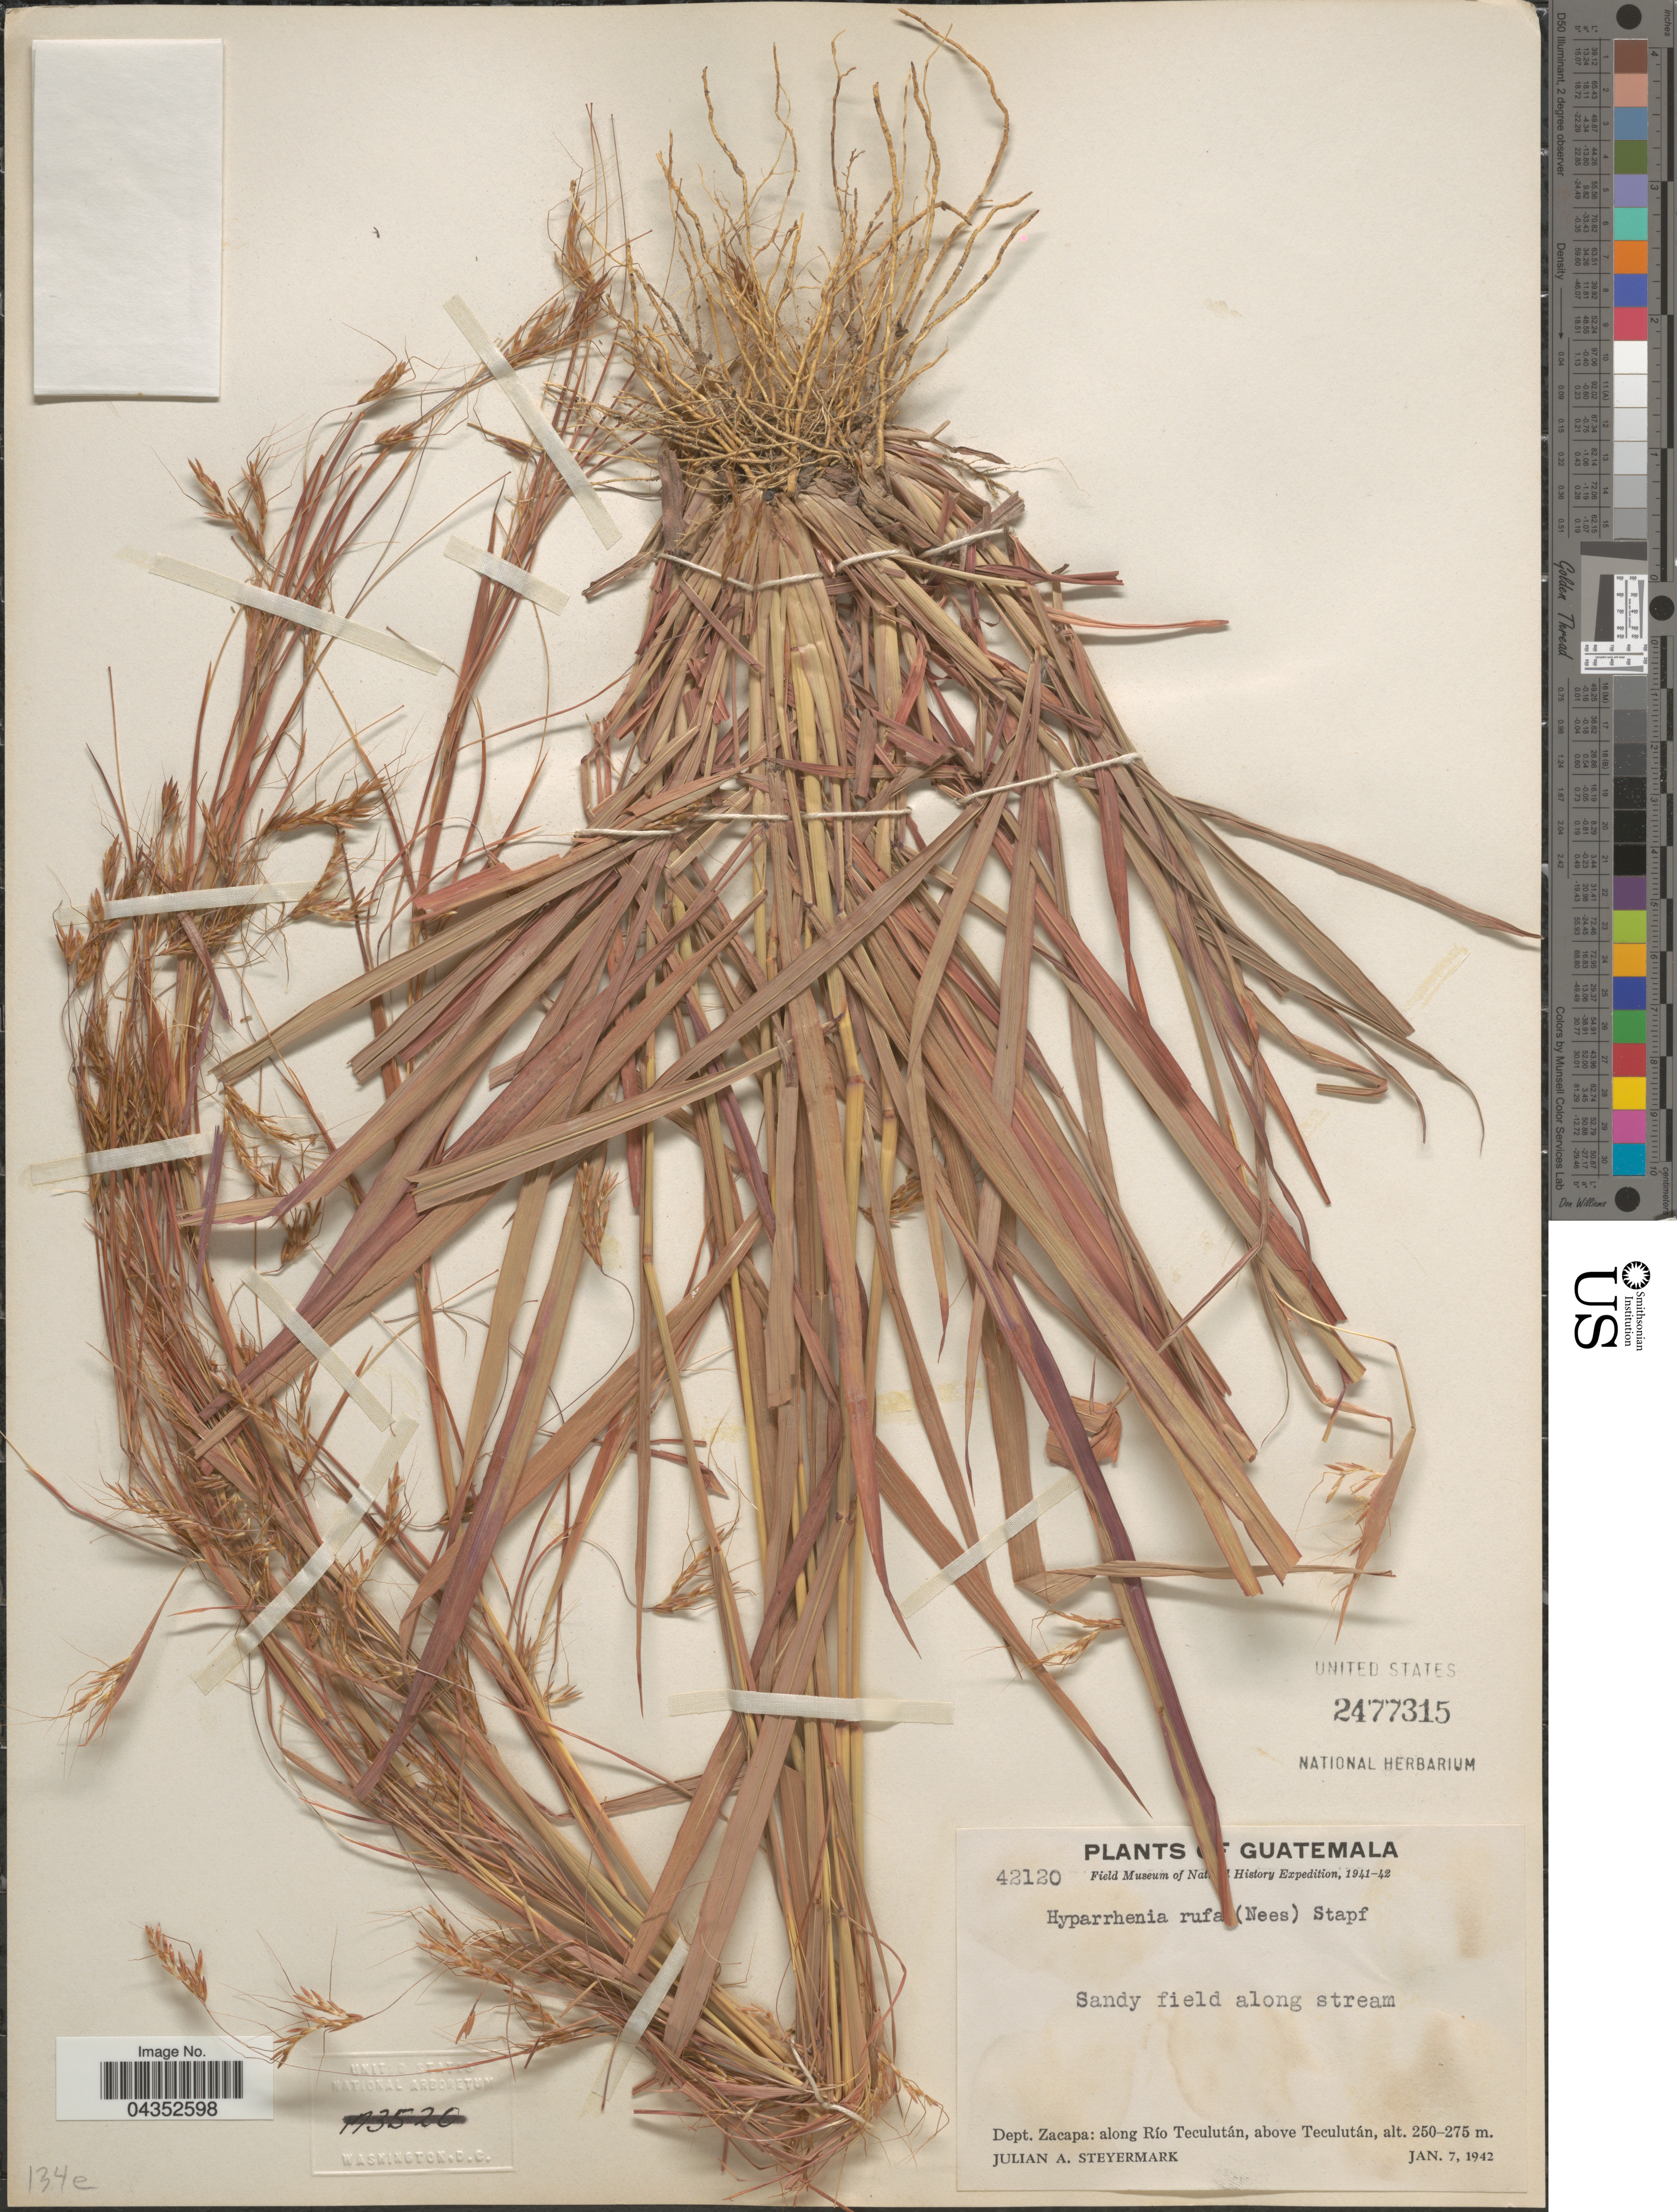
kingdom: Plantae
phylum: Tracheophyta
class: Liliopsida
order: Poales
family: Poaceae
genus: Hyparrhenia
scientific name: Hyparrhenia rufa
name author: (Nees) Stapf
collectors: J. Steyermark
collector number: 42120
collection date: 1942-01-07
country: Guatemala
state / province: Zacapa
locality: Sandy field along stream. Dept. Zacapa: along Rîo Teculután, above Teculután.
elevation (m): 250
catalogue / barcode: US 2477315